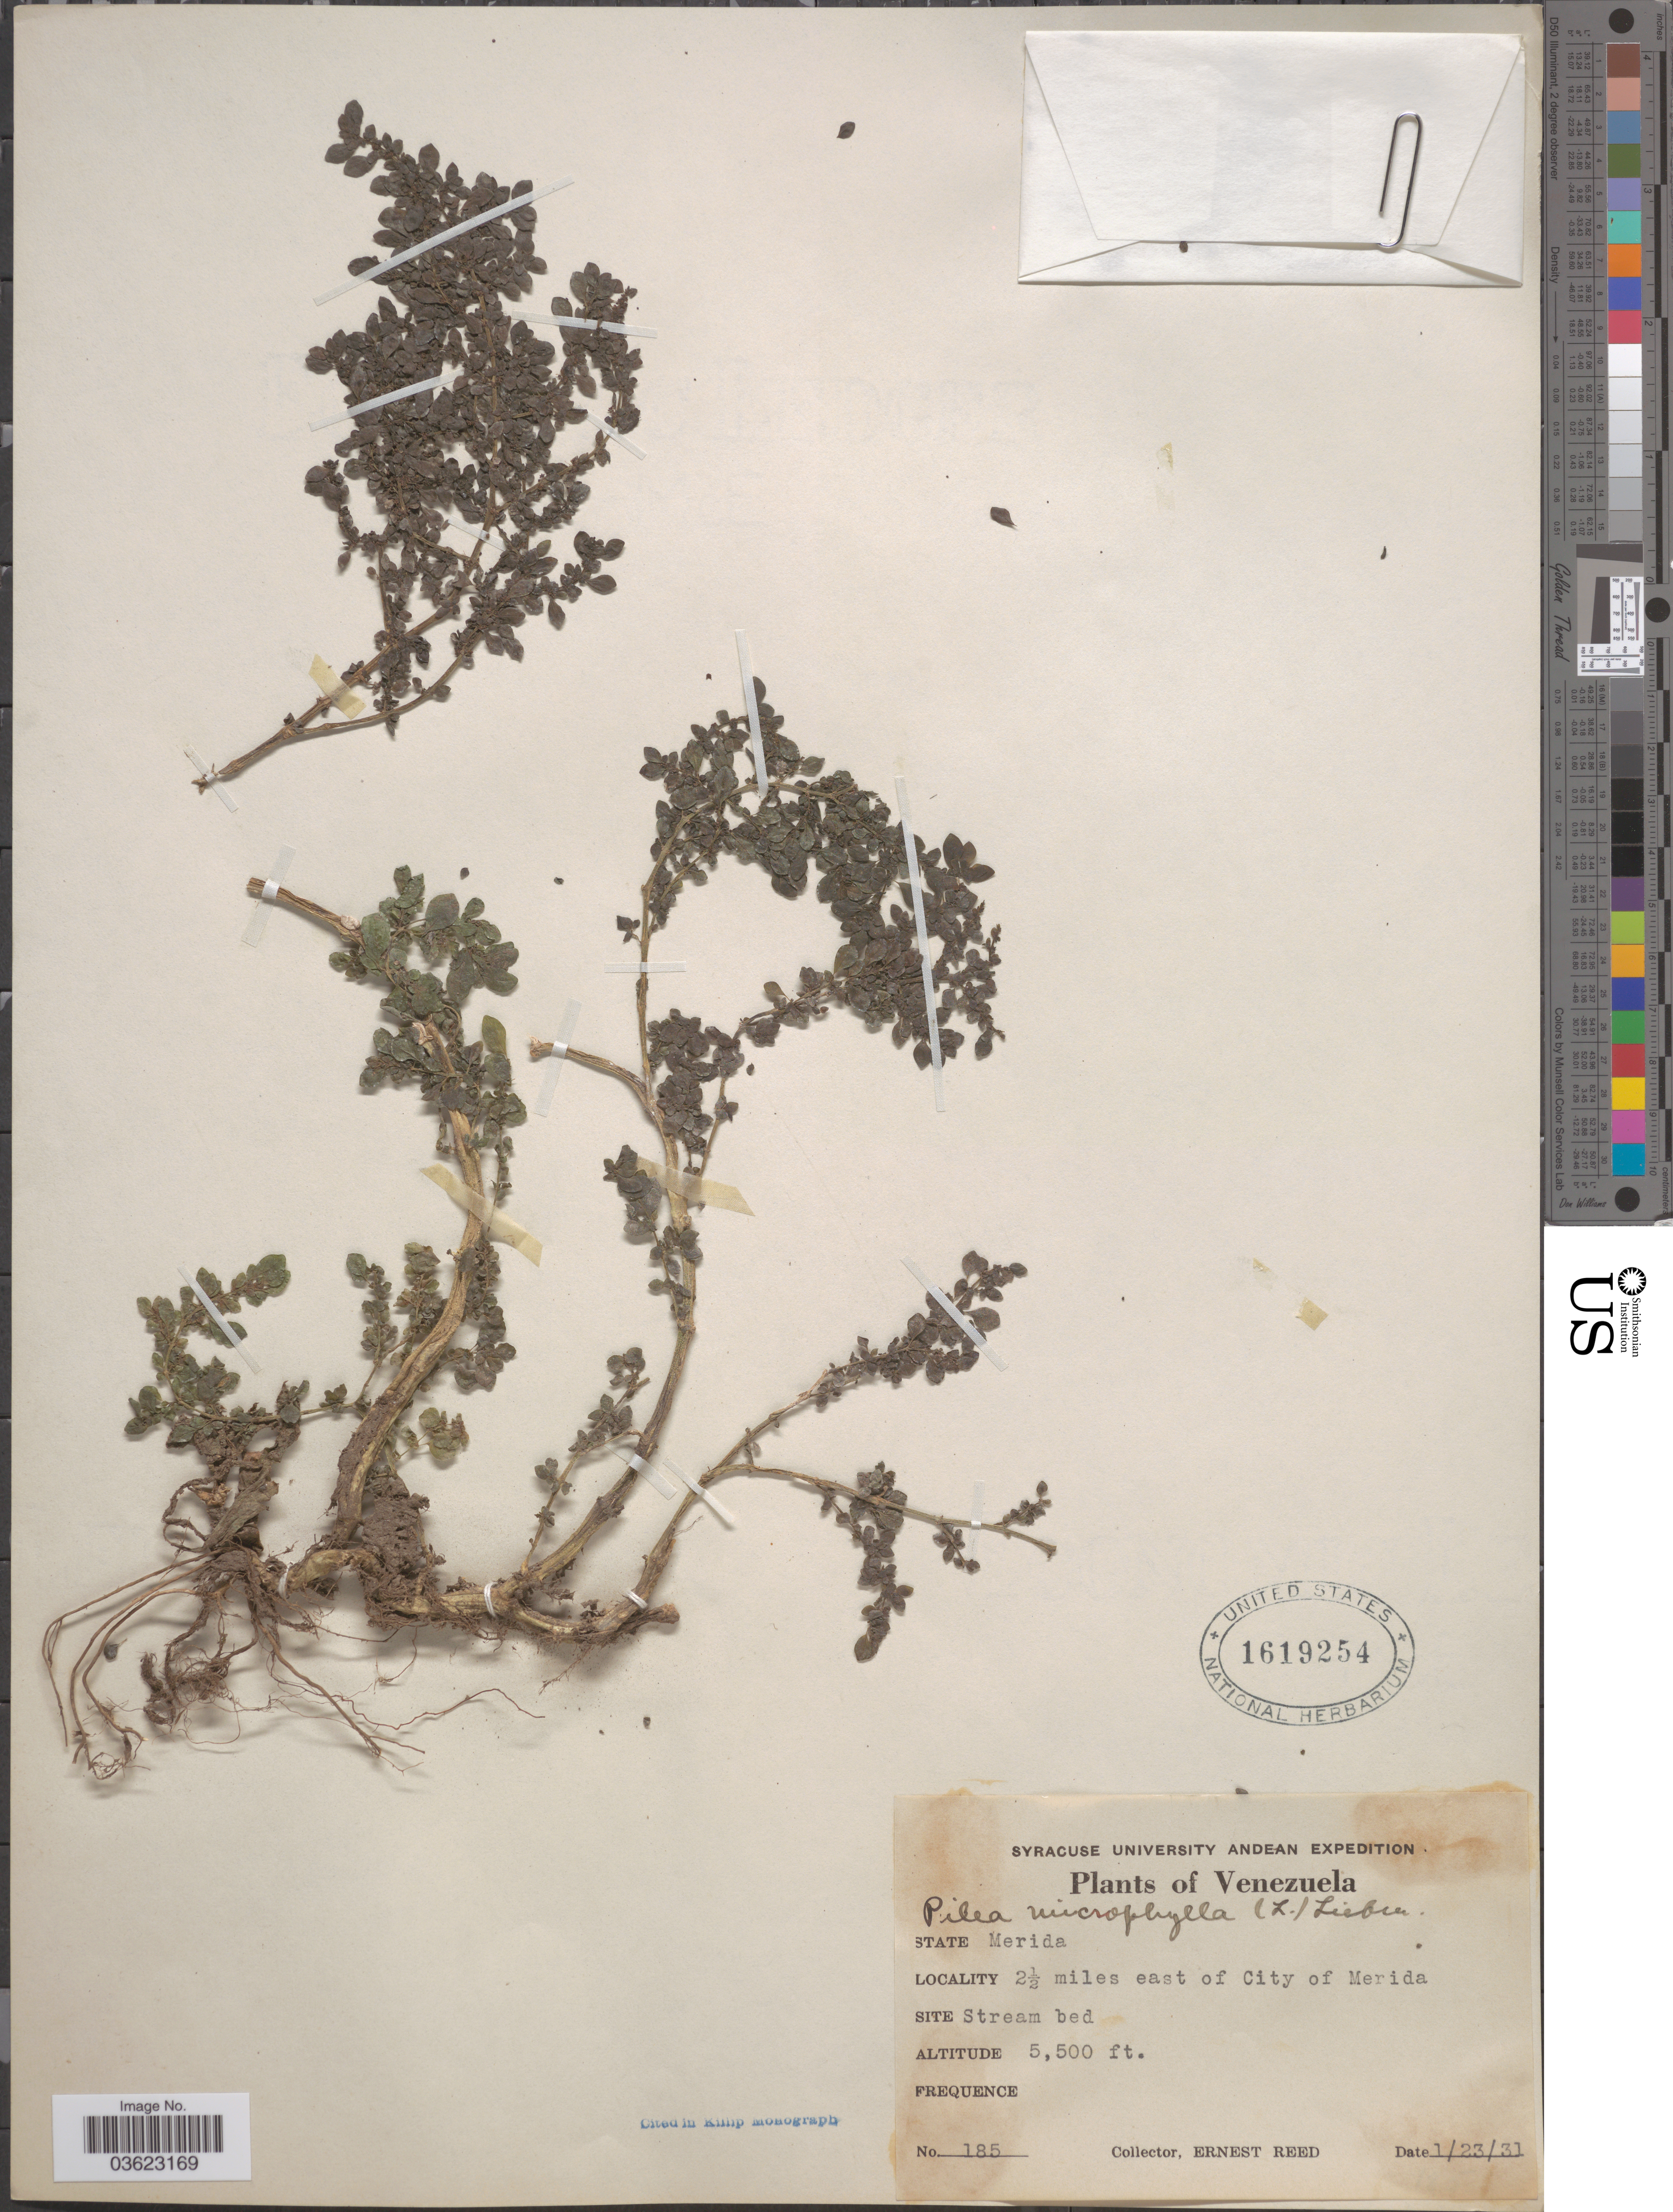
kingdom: Plantae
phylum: Tracheophyta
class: Magnoliopsida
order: Rosales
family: Urticaceae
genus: Pilea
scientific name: Pilea microphylla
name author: (L.) Liebm.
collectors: E. Reed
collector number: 185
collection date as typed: Transcribed d/m/y: 23/1/31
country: Venezuela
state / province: Merida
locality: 2½ miles east of City of Merida.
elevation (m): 1676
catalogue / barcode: US 1619254